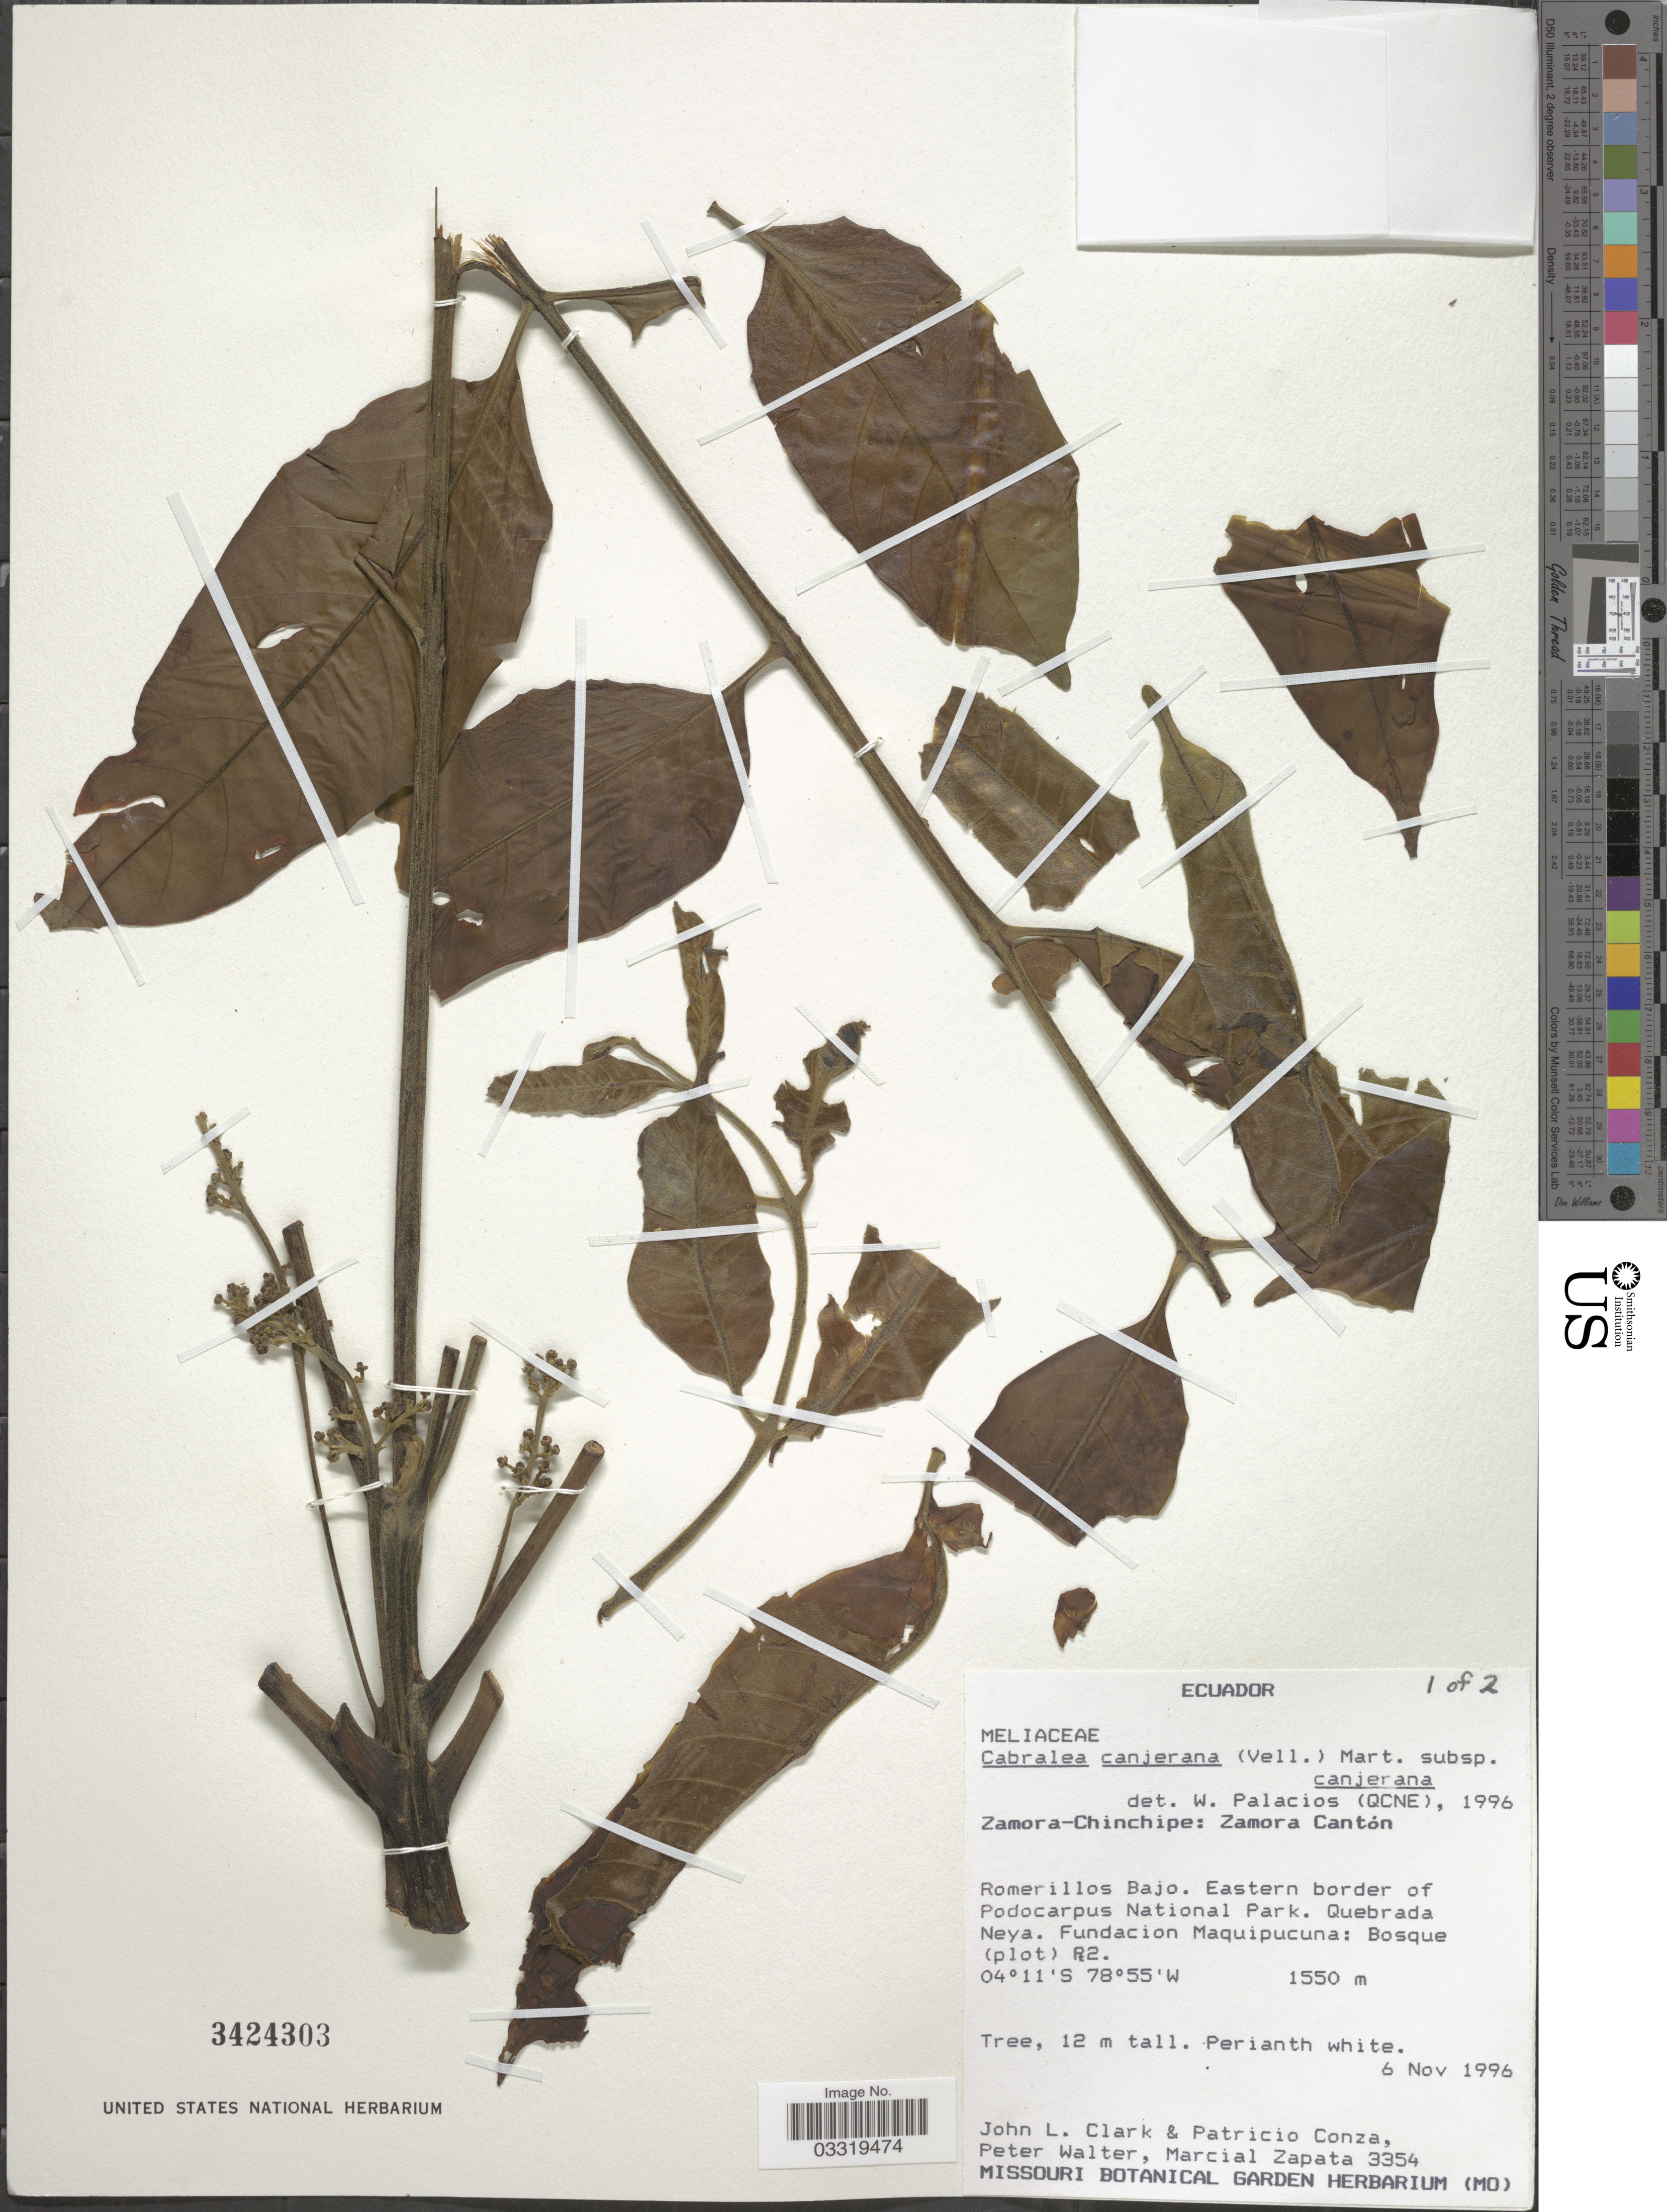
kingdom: Plantae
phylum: Tracheophyta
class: Magnoliopsida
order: Sapindales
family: Meliaceae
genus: Cabralea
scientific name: Cabralea canjerana subsp. canjerana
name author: (Vell.) Mart.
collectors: J. L. Clark, P. Conza, P. Walter & M. Zapata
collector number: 3354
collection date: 1996-11-06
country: Ecuador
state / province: Zamora-Chinchipe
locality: Zamora Cantón, Romerillos Bajo. Eastern border of Podocarpus National Park. Quebrada Neya. Fundacion Maquipucuna: Bosque (plot) R2.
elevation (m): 1550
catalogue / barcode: US 3424303